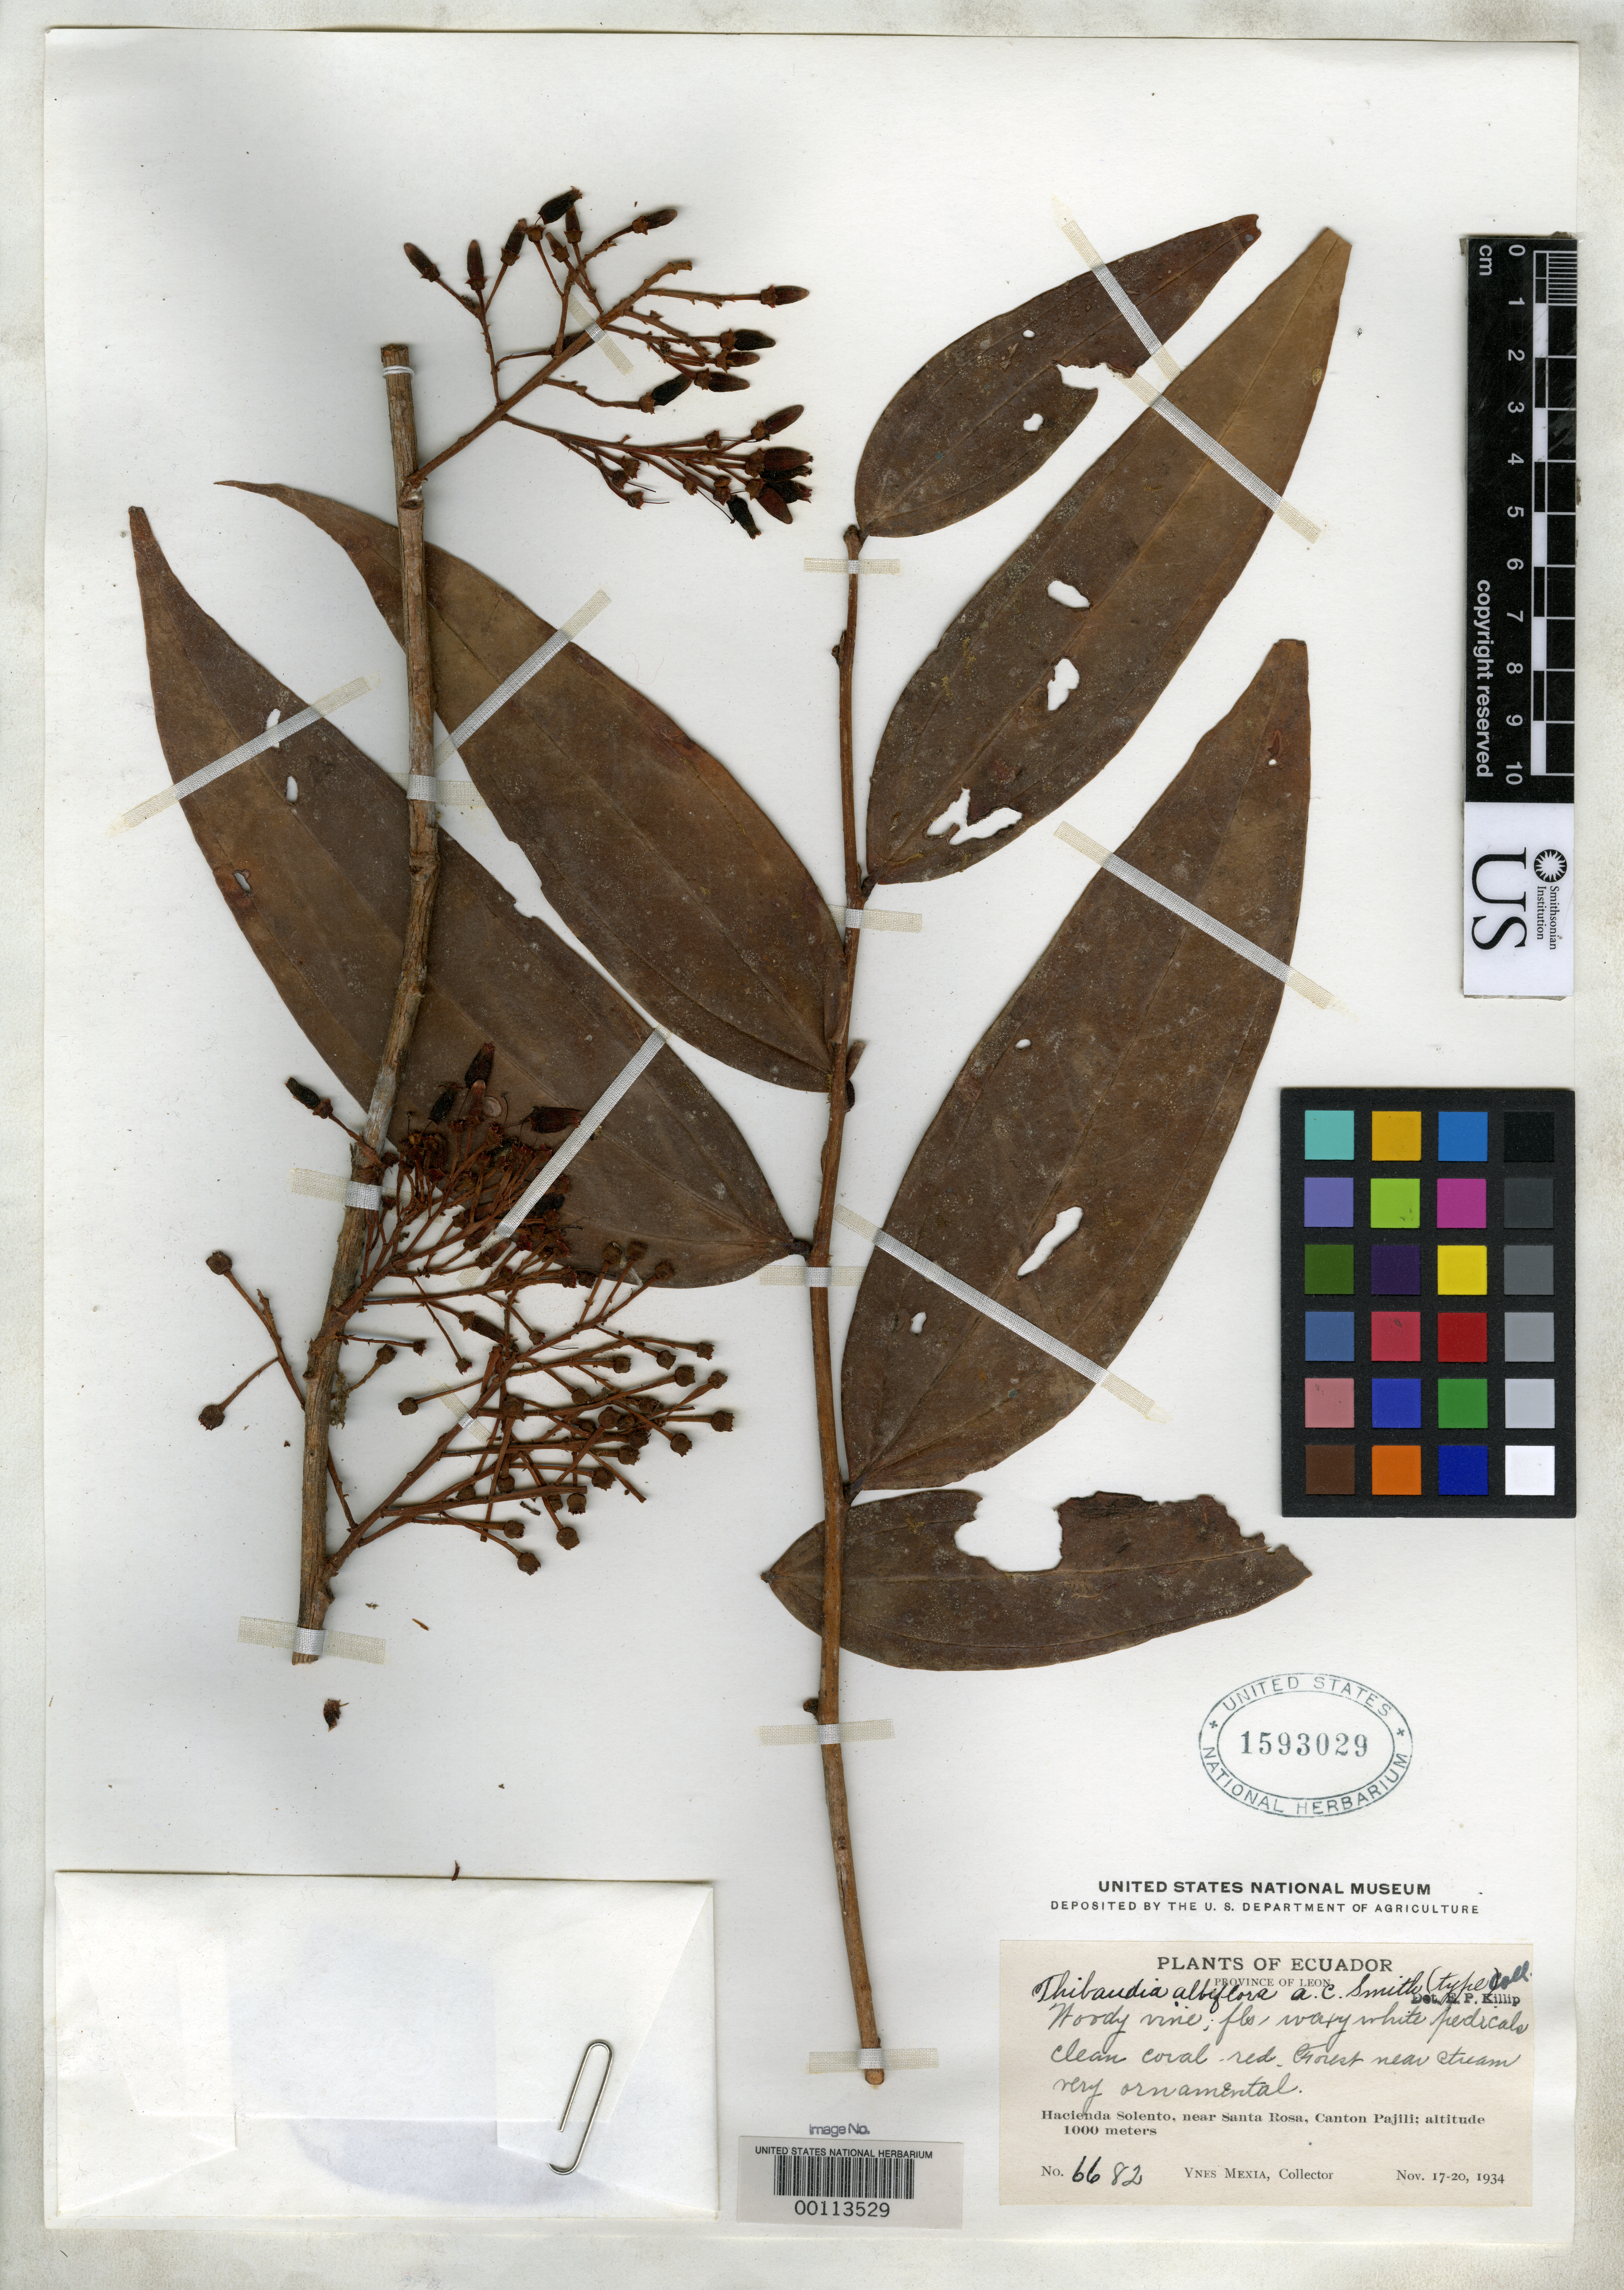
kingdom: Plantae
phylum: Tracheophyta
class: Magnoliopsida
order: Ericales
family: Ericaceae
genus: Thibaudia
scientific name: Thibaudia albiflora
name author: A.C. Sm.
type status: Isotype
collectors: Y. Mexia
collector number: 6682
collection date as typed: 17 Nov 1934 to 20 Nov 1934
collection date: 1934-11-17/1934-11-20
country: Ecuador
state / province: Cotopaxi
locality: Hacienda Solento, near Santa Rosa, Canton Pajili.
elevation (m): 1000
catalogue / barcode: US 1593029